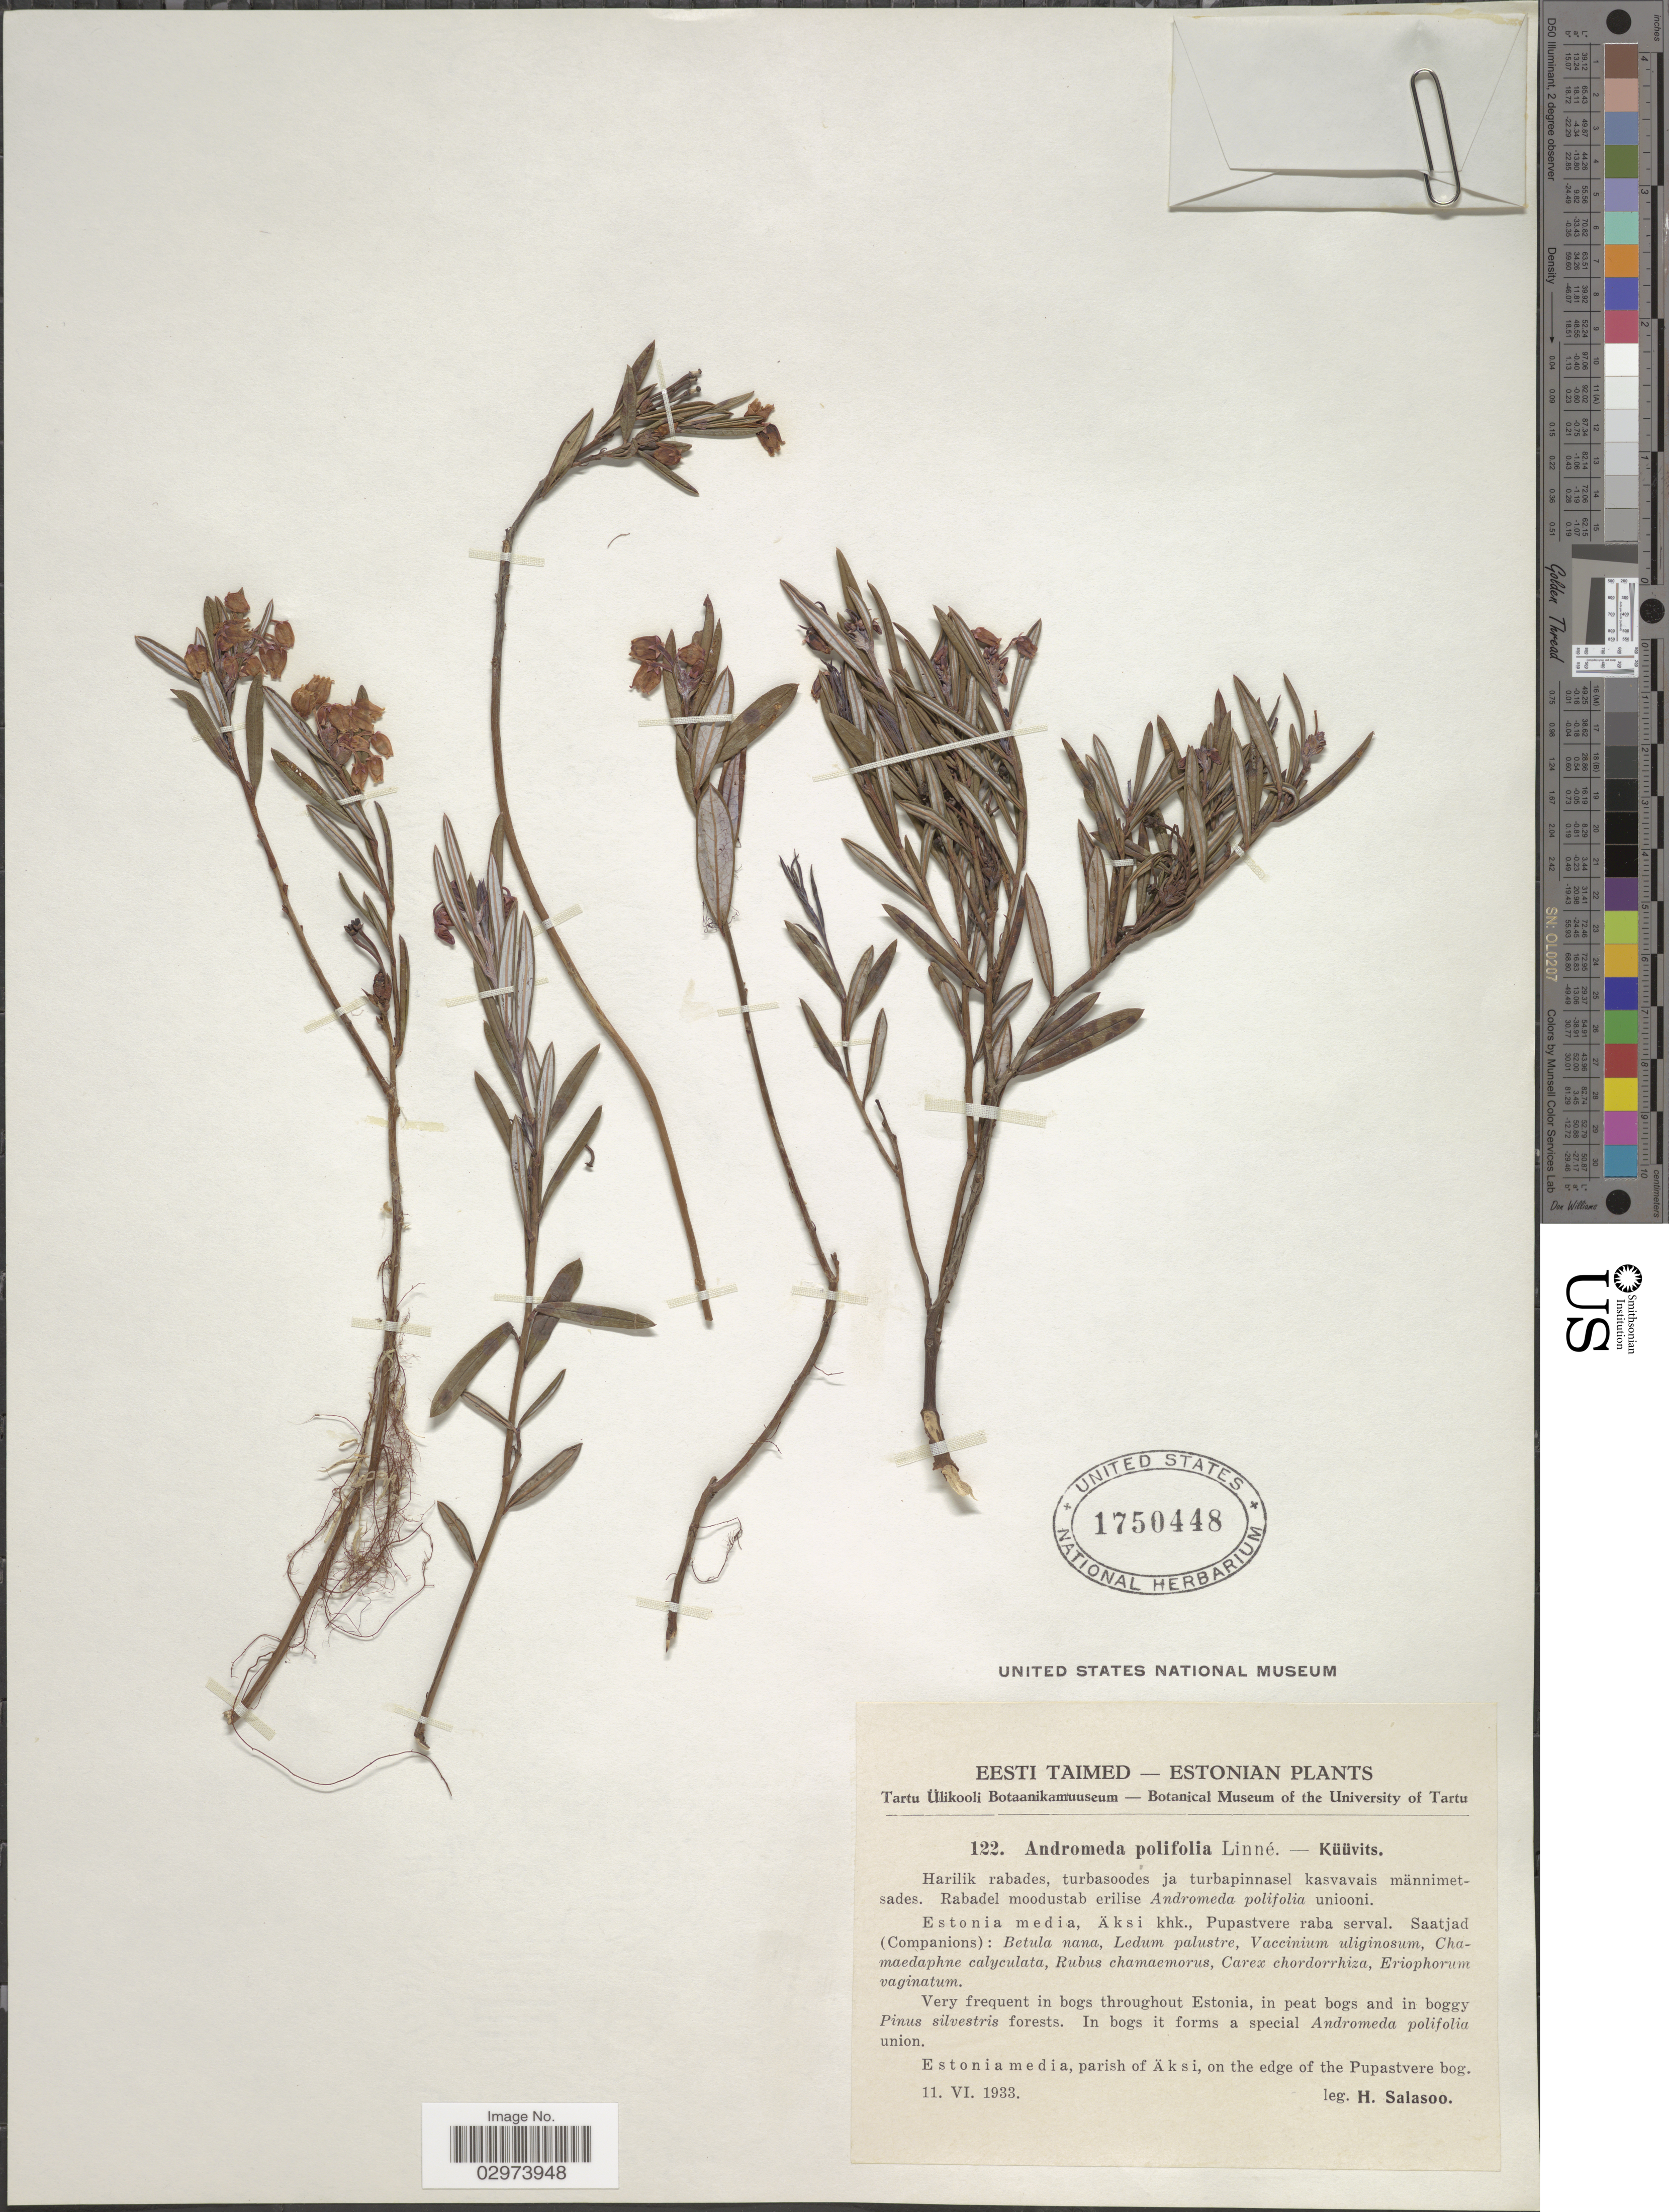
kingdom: Plantae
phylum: Tracheophyta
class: Magnoliopsida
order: Ericales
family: Ericaceae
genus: Andromeda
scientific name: Andromeda polifolia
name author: L.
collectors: H. Salasoo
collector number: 122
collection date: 1933-06-11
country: Estonia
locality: Eesti Taimed - Estonian. Estoniamedia, parish of Äksi, on the edge of the Pupastvere bog.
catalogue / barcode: US 1750448